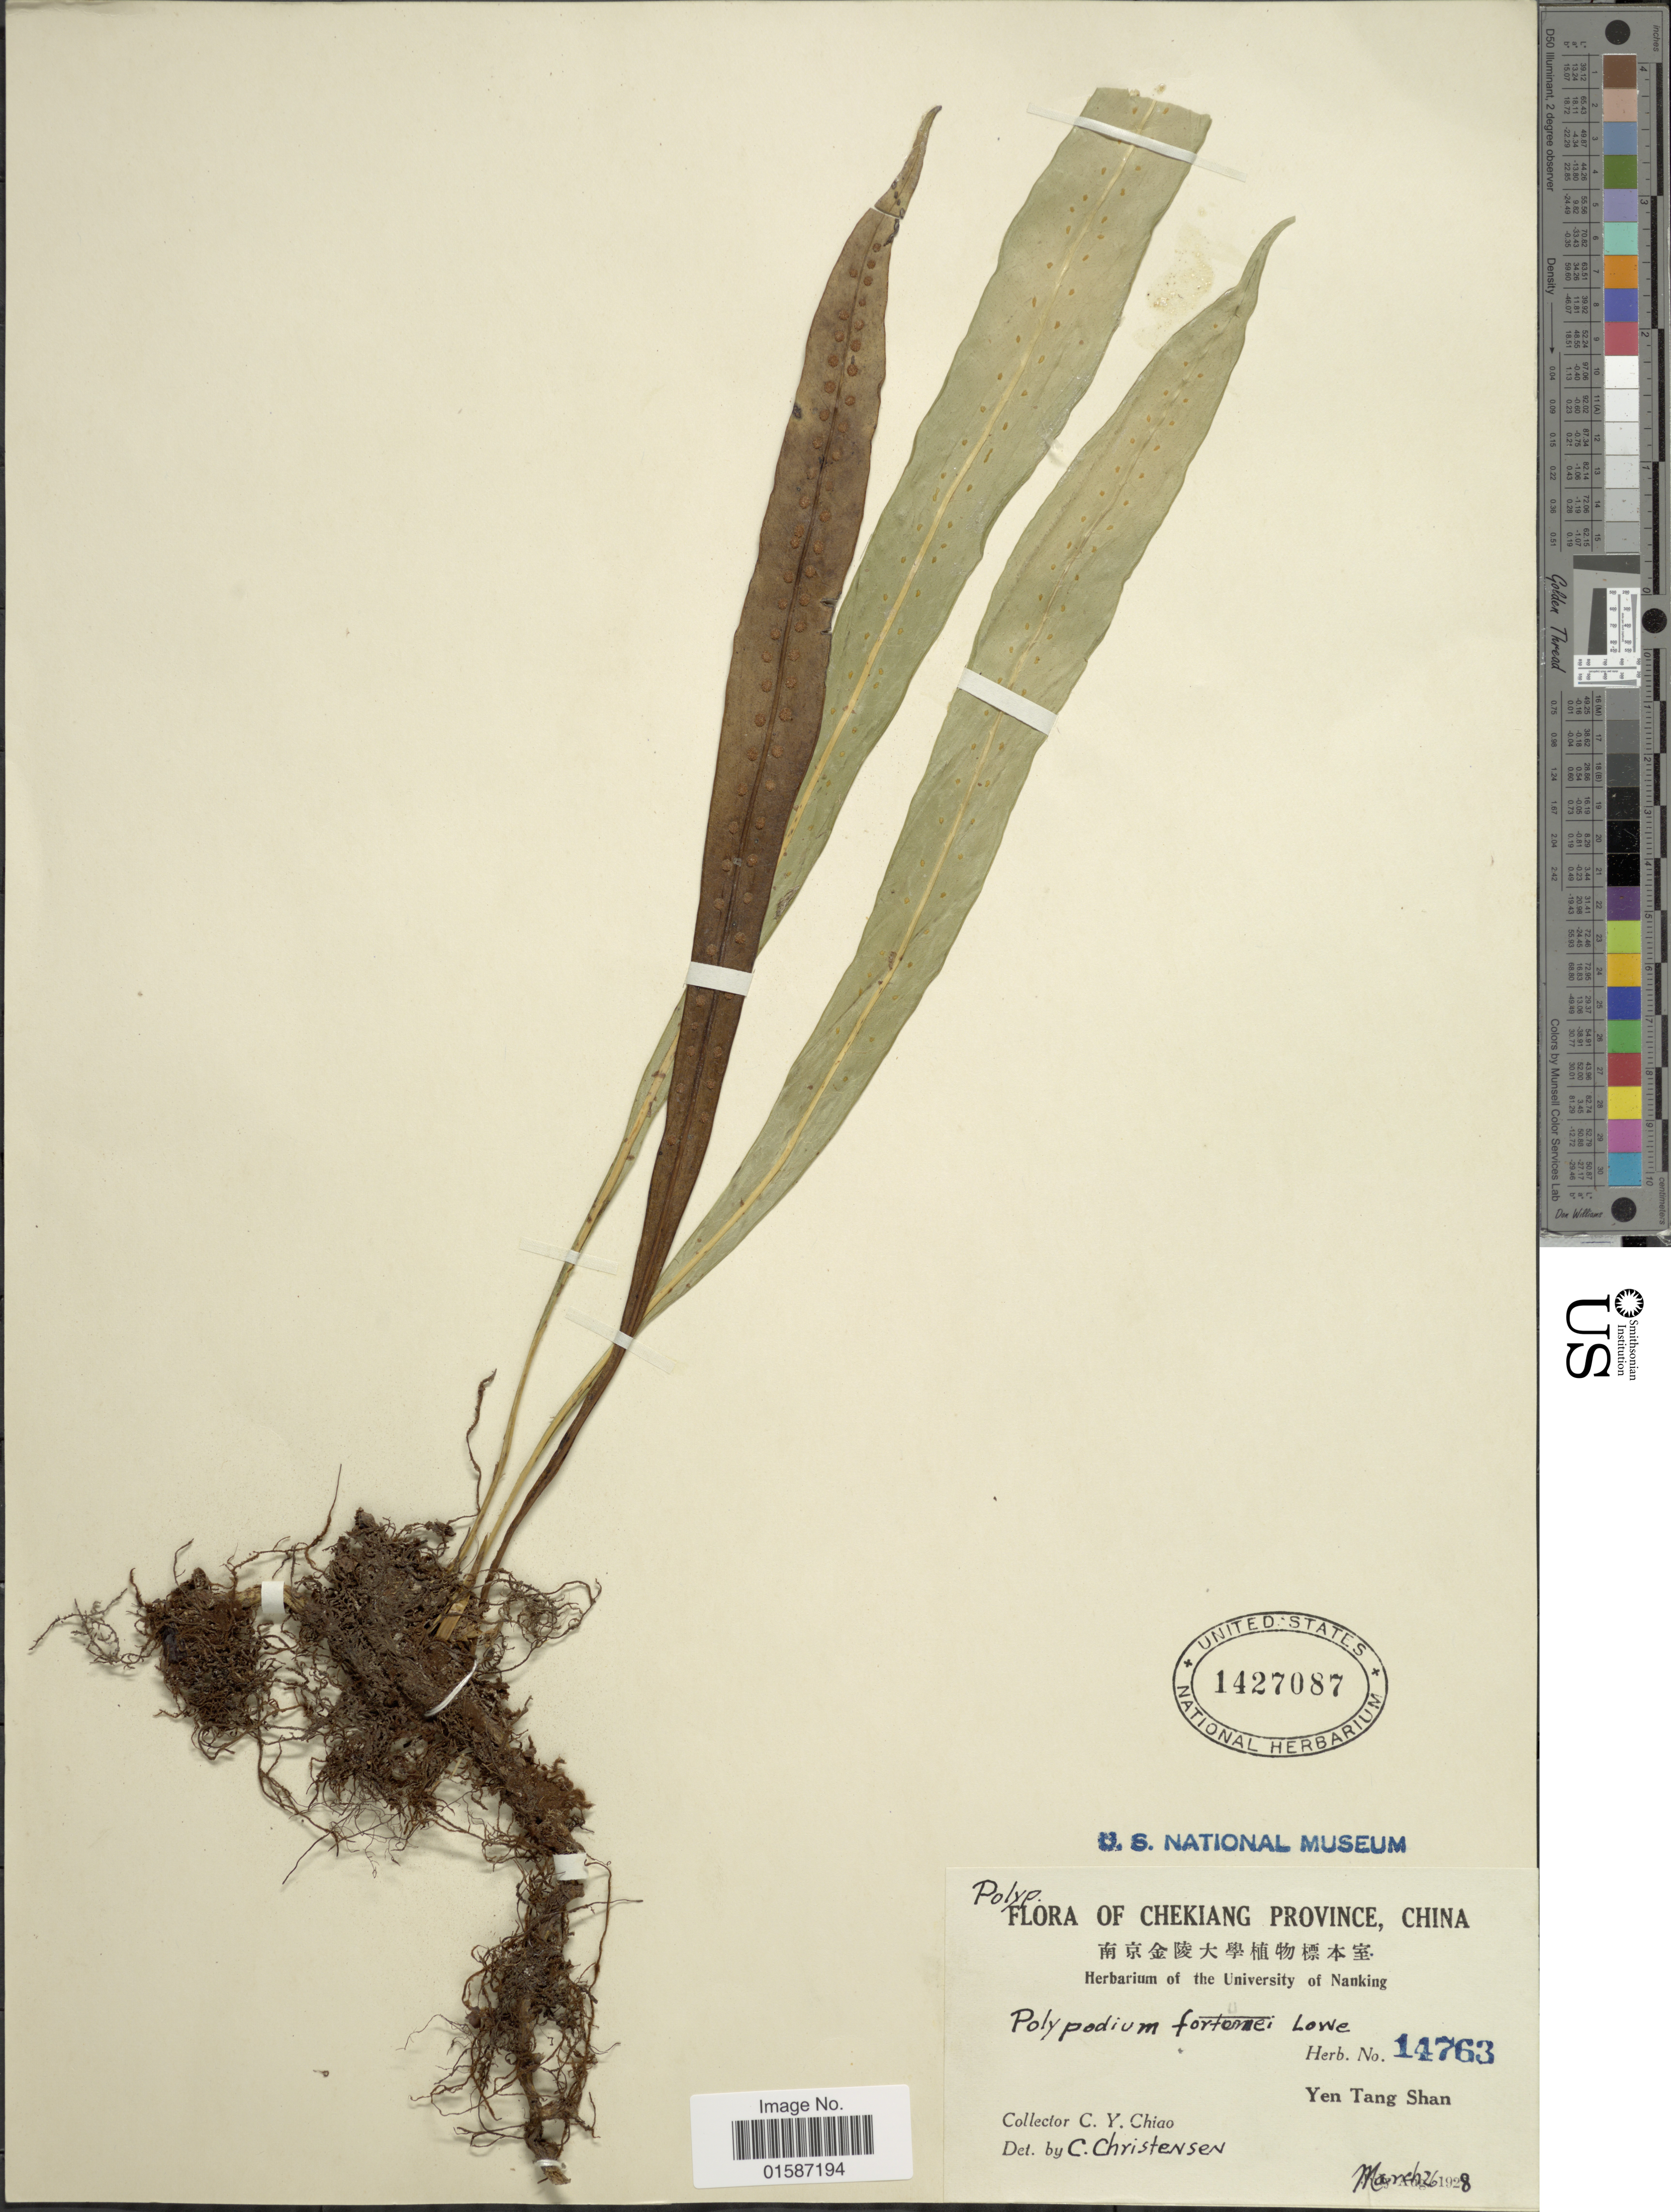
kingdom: Plantae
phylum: Tracheophyta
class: Polypodiopsida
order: Polypodiales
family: Polypodiaceae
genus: Neolepisorus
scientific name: Neolepisorus fortunei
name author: (T. Moore) Li S. Wang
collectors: C. Y. Chiao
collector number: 14763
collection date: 1928-03-26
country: China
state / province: Zhejiang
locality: Chekiang Province, Yen Tang Shan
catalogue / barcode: US 1427087